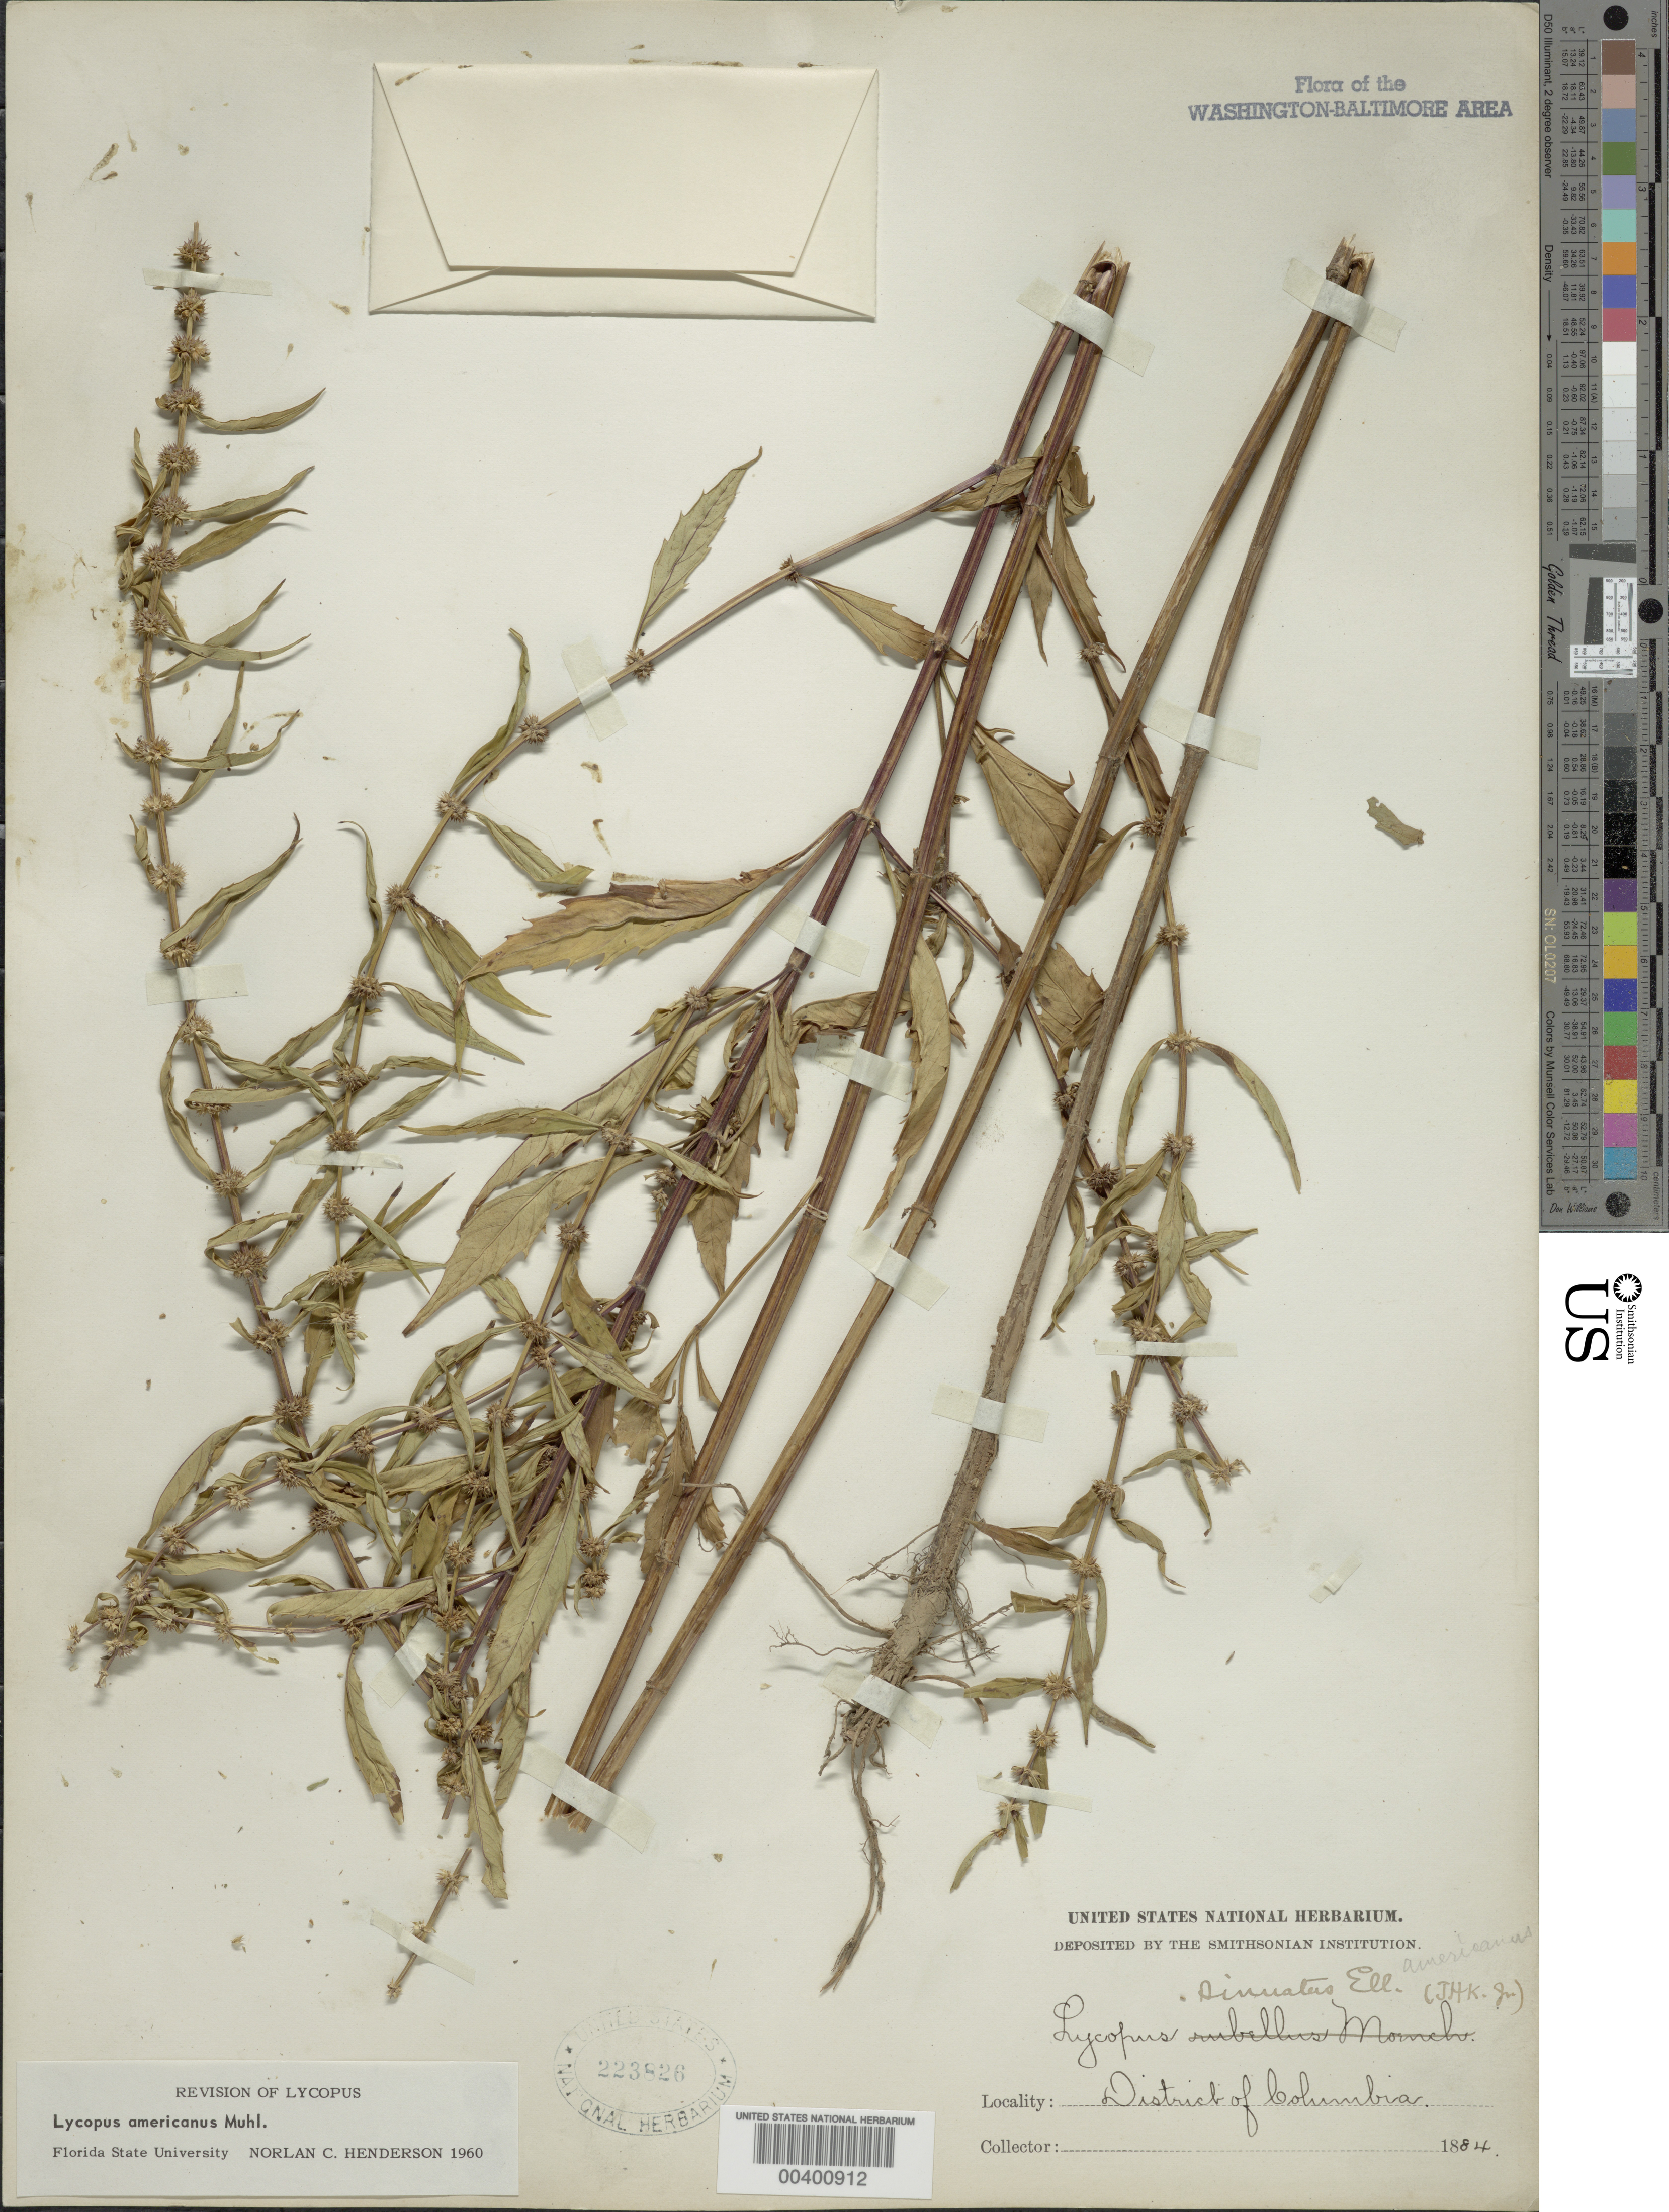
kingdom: Plantae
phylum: Tracheophyta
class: Magnoliopsida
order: Lamiales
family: Lamiaceae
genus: Lycopus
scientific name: Lycopus americanus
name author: Muhl. ex W.P.C. Barton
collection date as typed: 1884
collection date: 1884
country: United States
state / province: District of Columbia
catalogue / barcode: US 223826